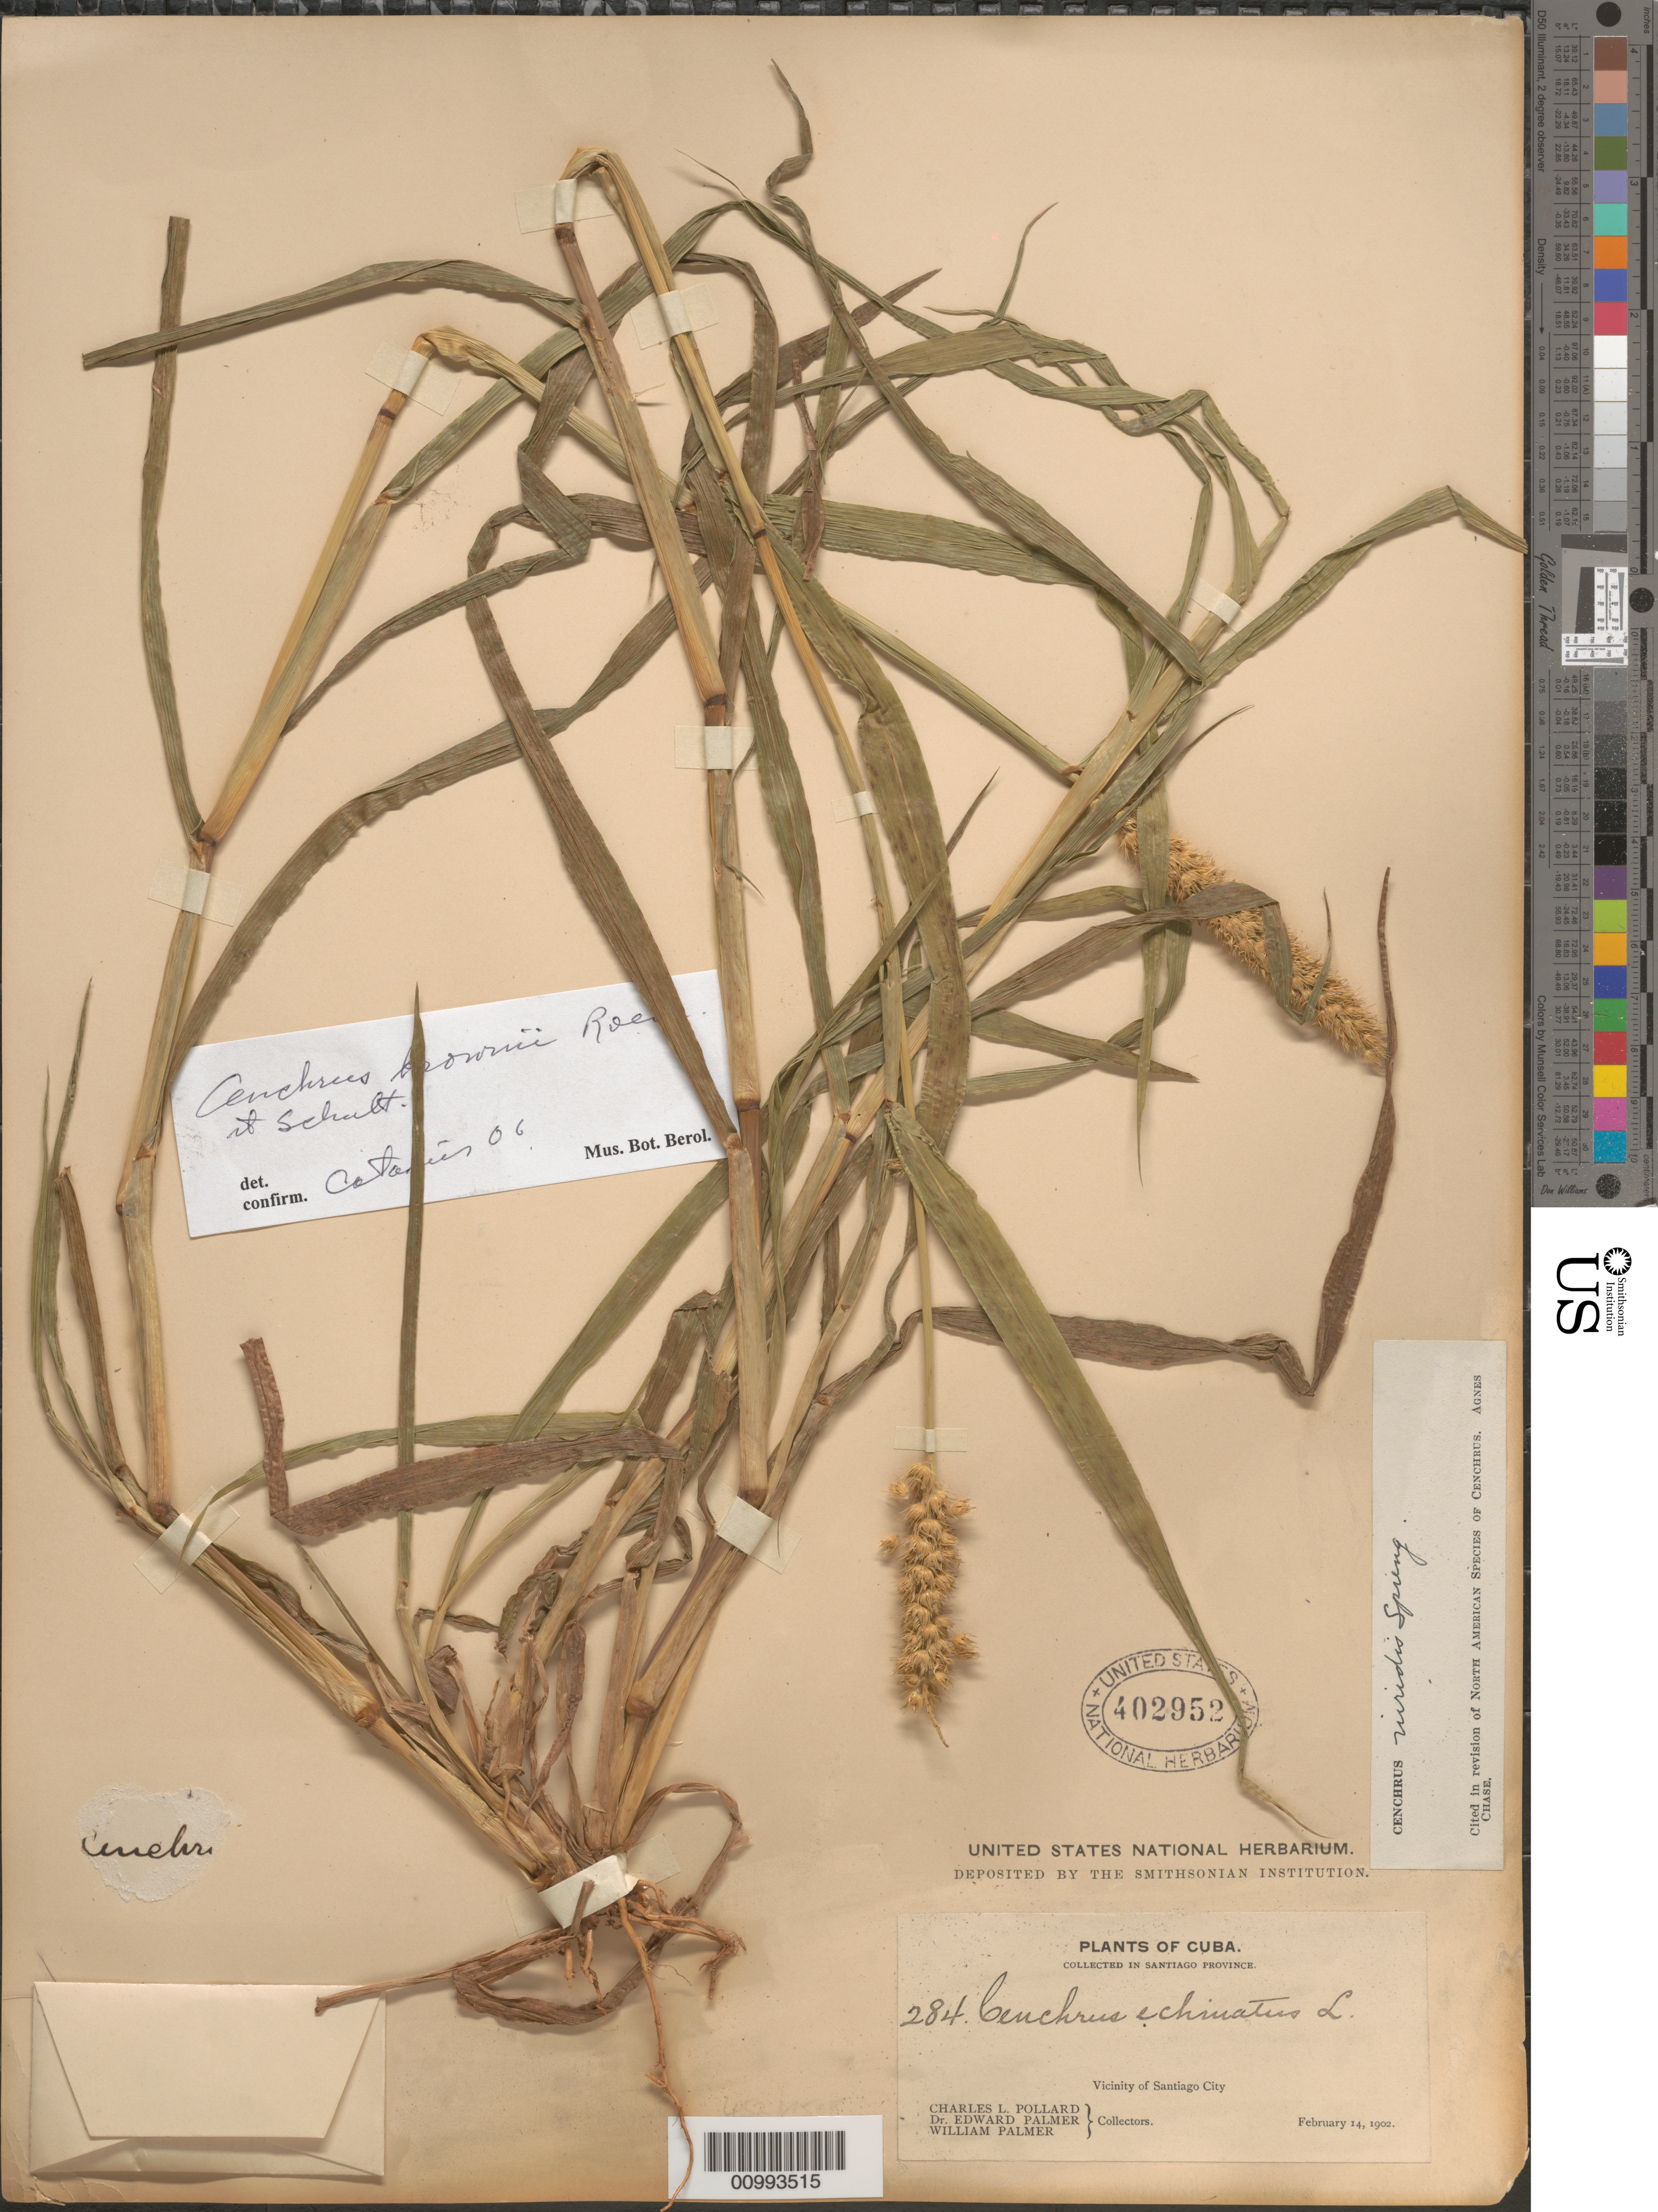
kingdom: Plantae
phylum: Tracheophyta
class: Liliopsida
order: Poales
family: Poaceae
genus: Cenchrus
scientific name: Cenchrus brownii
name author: Roem. & Schult.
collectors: C. L. Pollard, D. E. Palmer & W. Palmer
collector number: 284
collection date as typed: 14 Feb 1902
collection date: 1902-02-14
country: Cuba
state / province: Santiago de Cuba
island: Cuba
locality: Santiago City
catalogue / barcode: US 402952